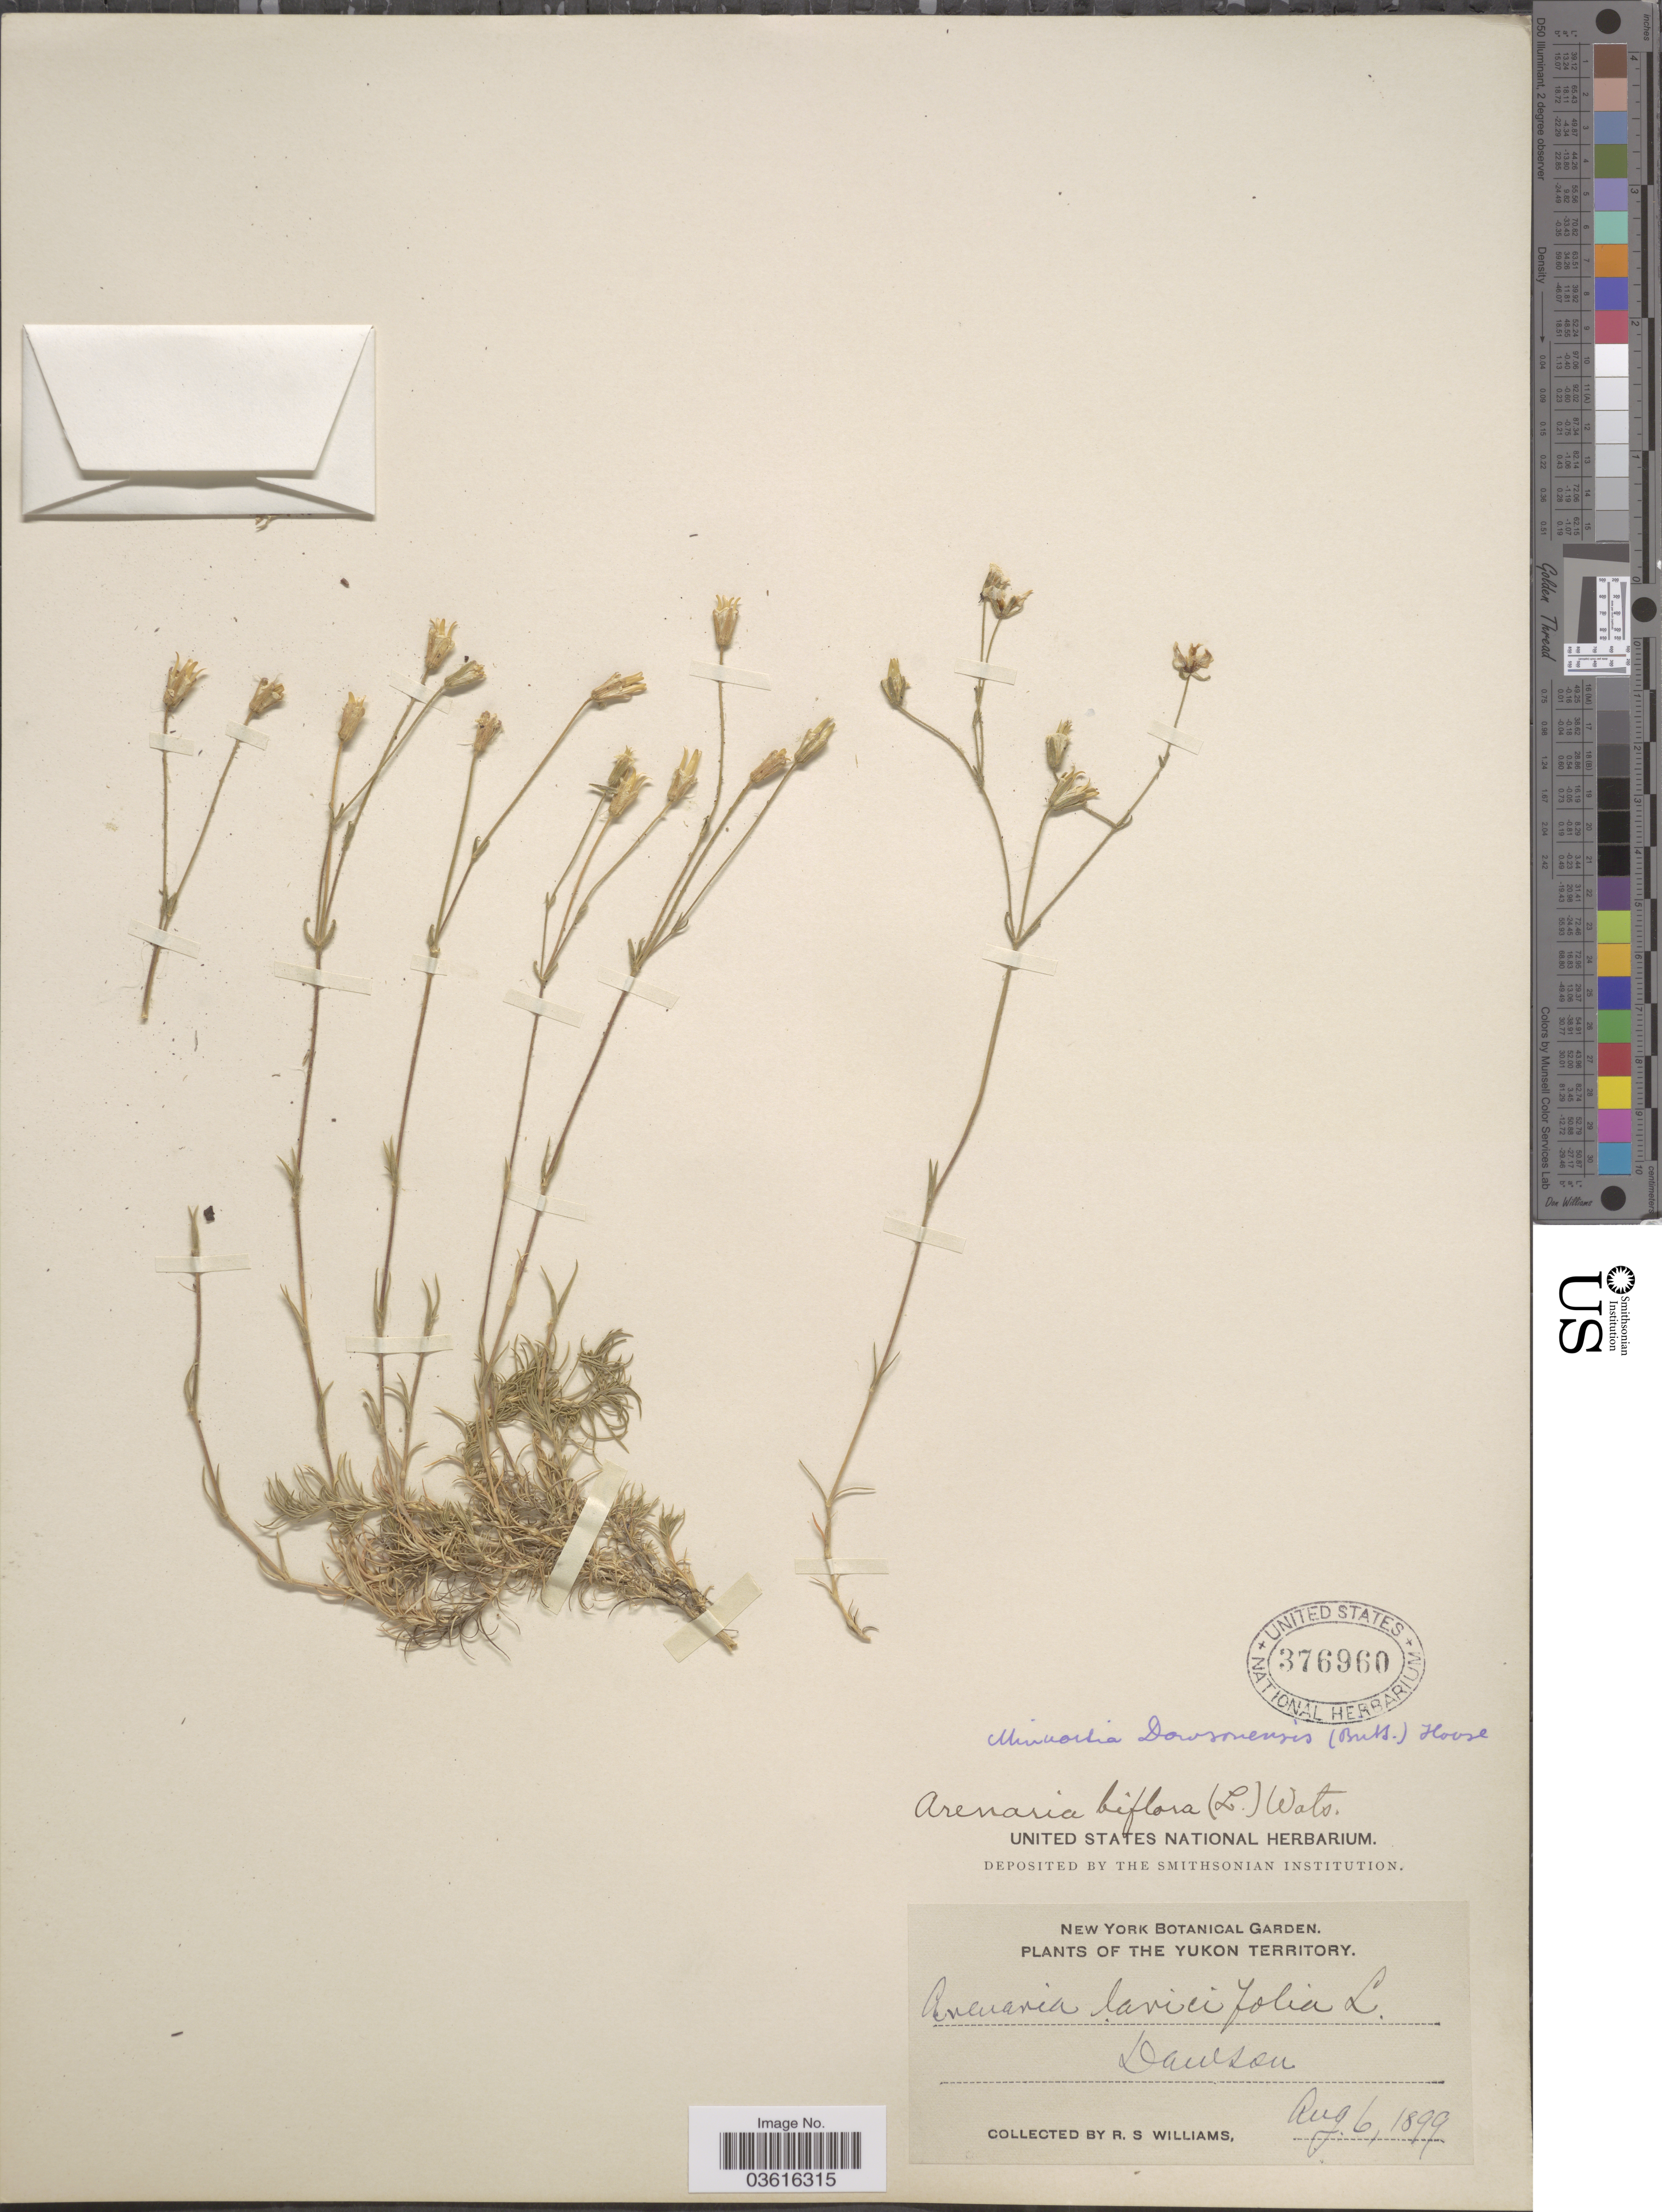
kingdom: Plantae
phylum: Tracheophyta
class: Magnoliopsida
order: Caryophyllales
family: Caryophyllaceae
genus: Cherleria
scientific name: Cherleria yukonensis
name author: (Hultén) A.J. Moore & Dillenb.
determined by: Strong, Mark T., (BOT), Smithsonian Institution - National Museum of Natural History (UNITED STATES)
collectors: R. S. Williams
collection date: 1899-08-06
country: Canada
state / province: Yukon Territory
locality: The Yukon Territory. Dawson.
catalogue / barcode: US 376960